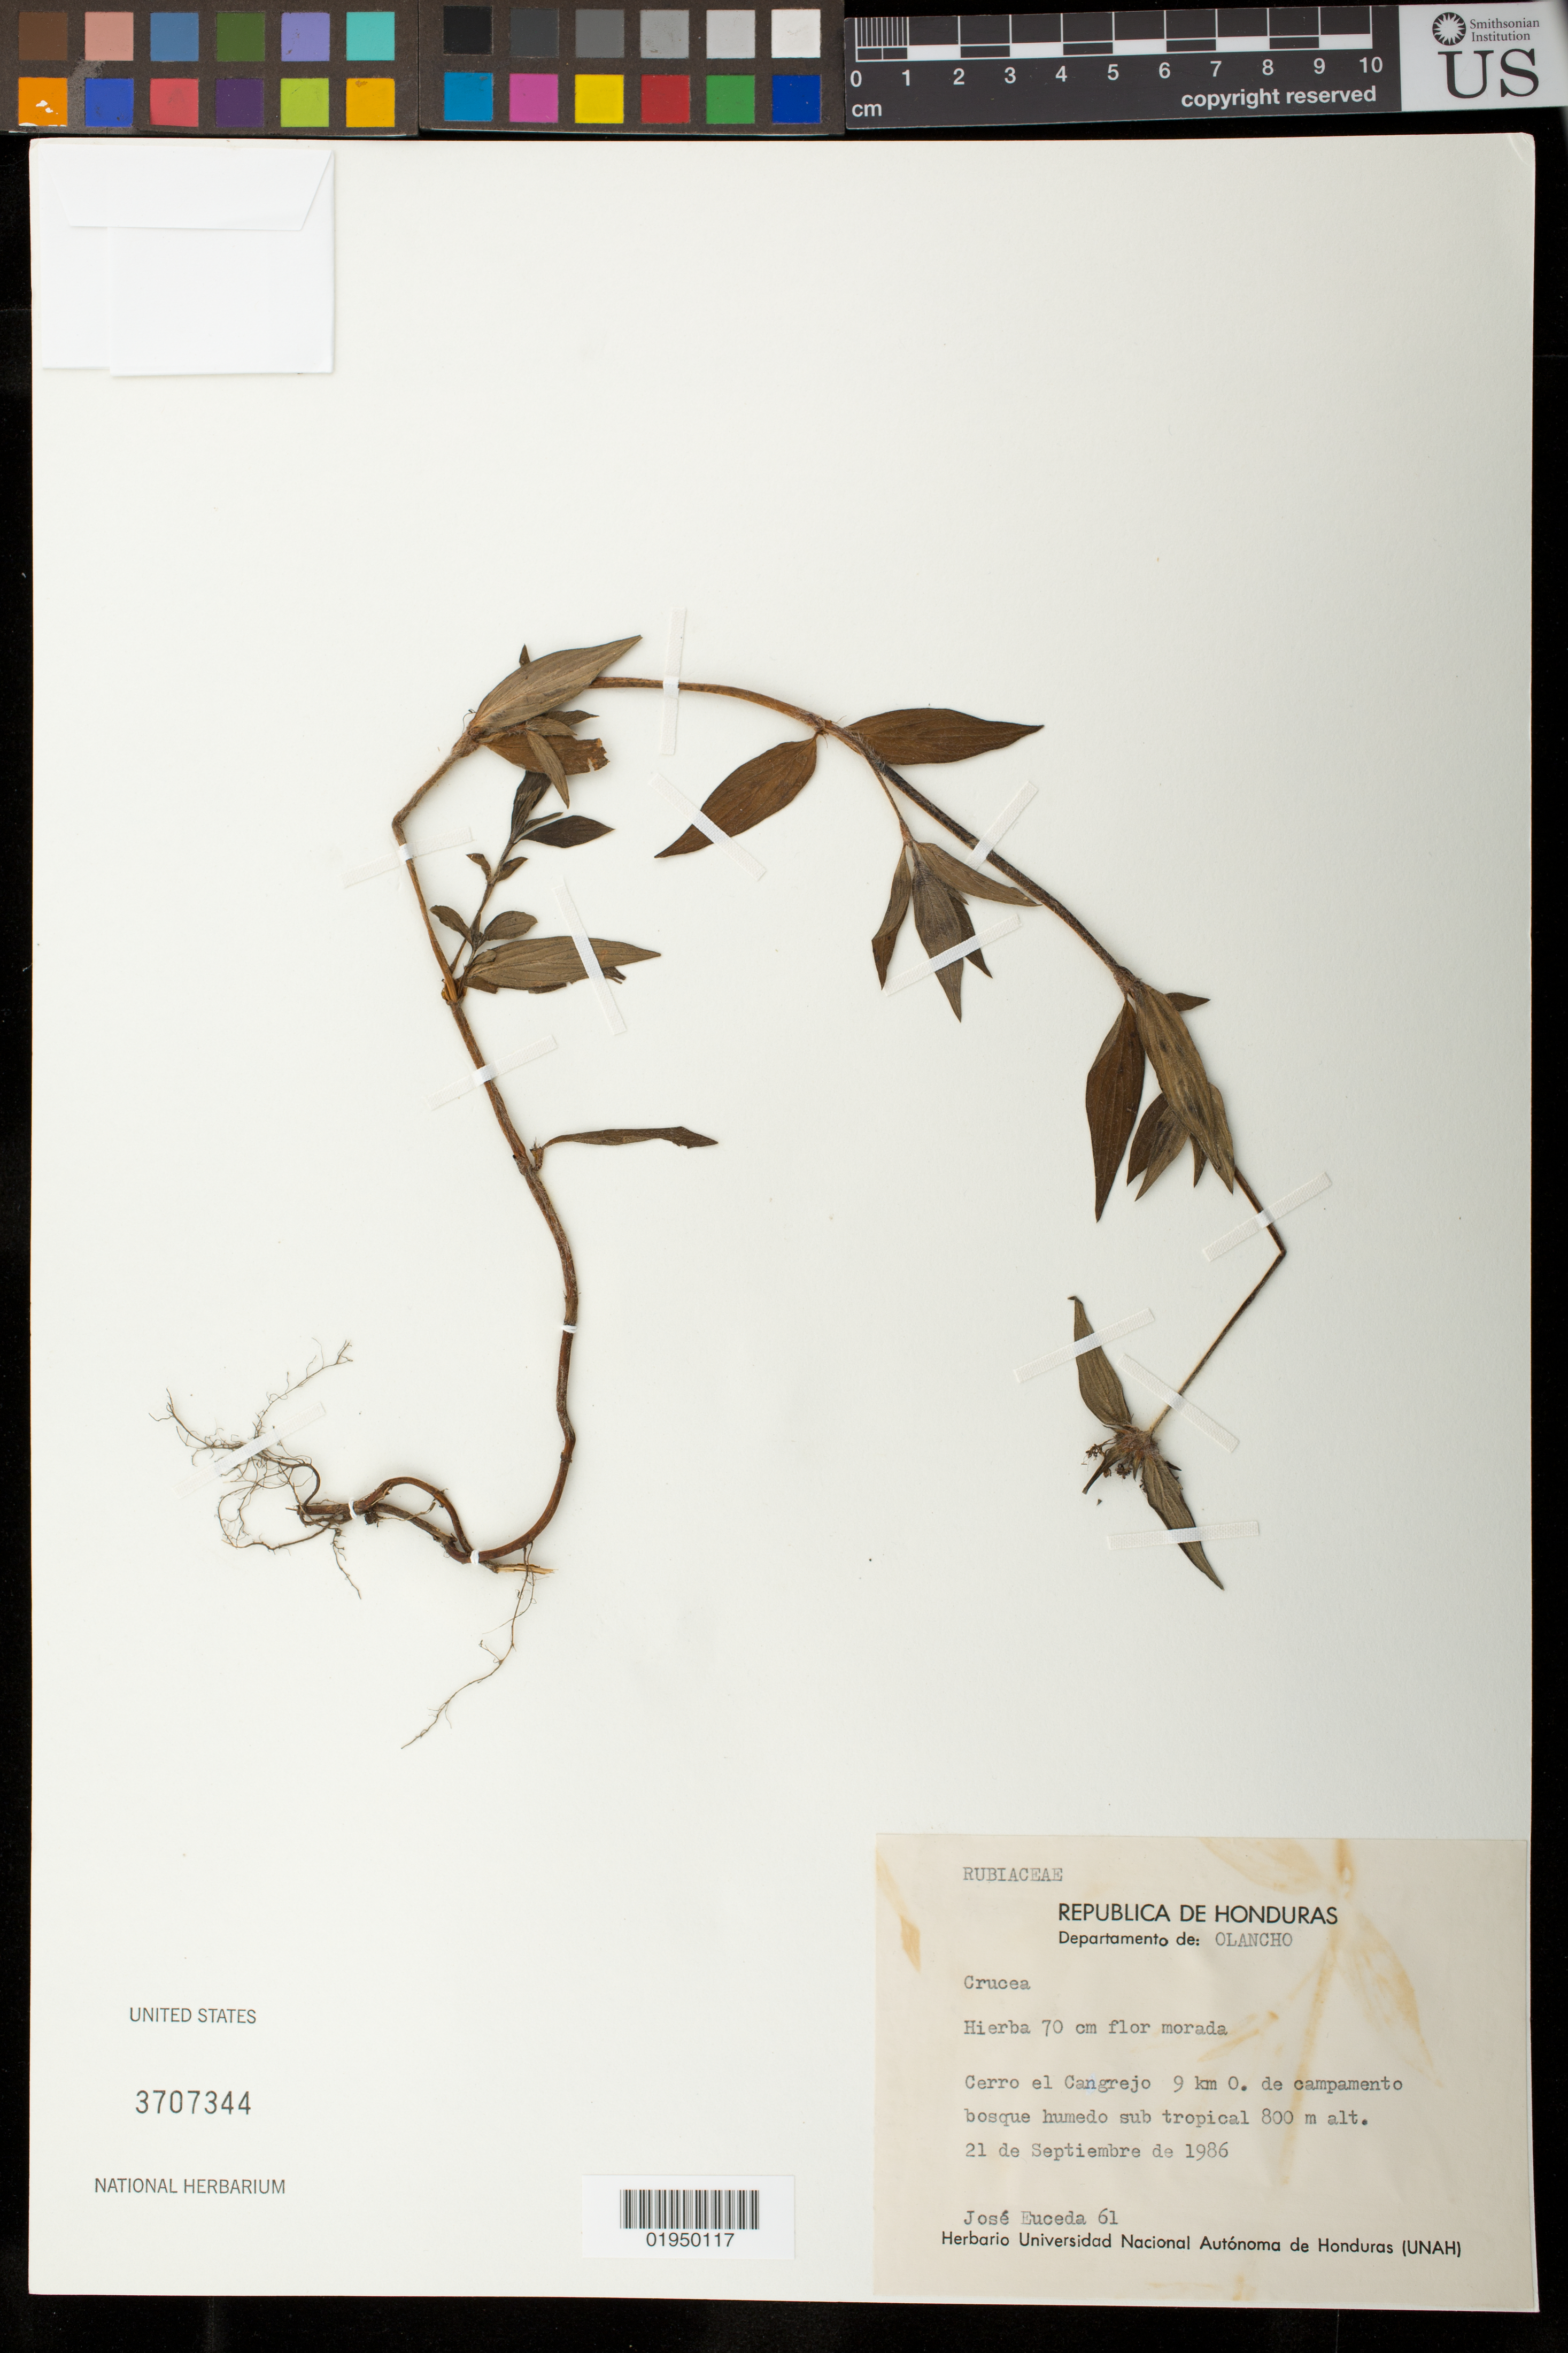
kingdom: Plantae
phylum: Tracheophyta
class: Magnoliopsida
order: Gentianales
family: Rubiaceae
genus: Crusea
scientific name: Crusea sp.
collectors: J. Euceda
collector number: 61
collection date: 1986-09-21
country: Honduras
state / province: Olancho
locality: Cerro el Cangrejo 9 km O.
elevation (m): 800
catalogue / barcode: US 3707344